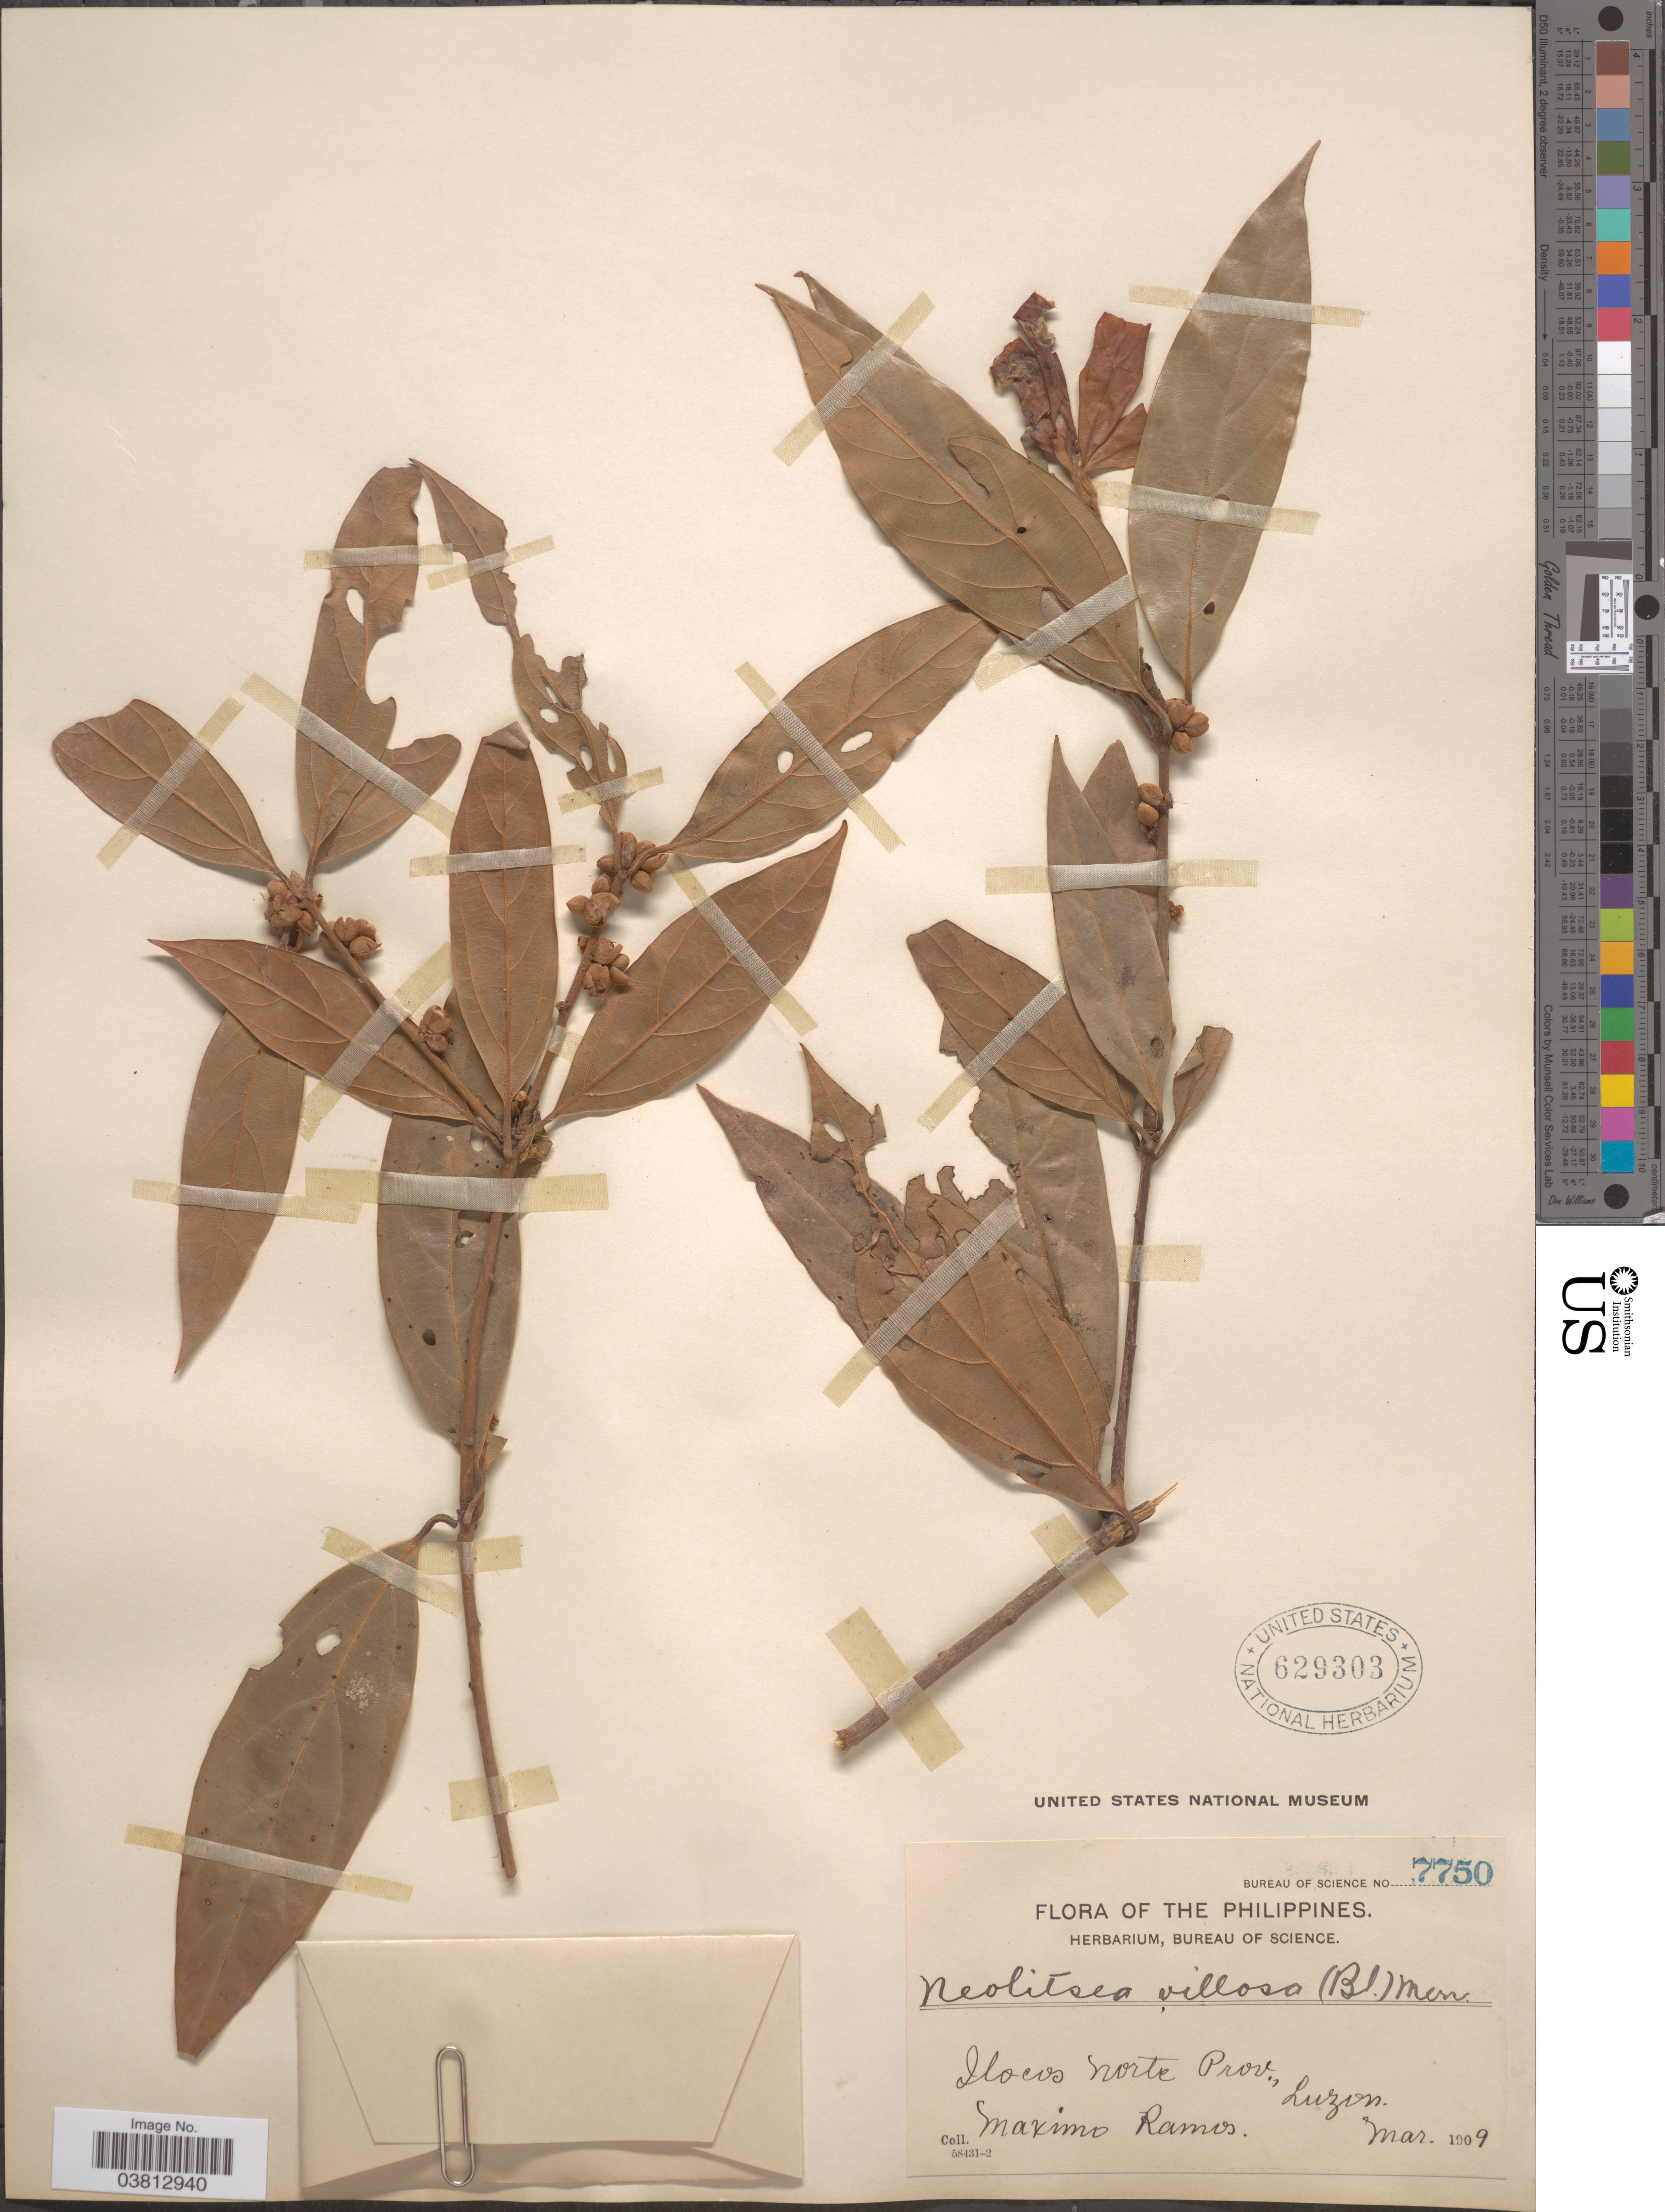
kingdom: Plantae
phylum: Tracheophyta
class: Magnoliopsida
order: Laurales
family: Lauraceae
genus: Neolitsea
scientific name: Neolitsea villosa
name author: (Blume) Merr.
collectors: M. Ramos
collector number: Bureau of Science 7750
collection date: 1909-03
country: Philippines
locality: Ilocos Norte Prov., Luzon.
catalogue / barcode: US 629303